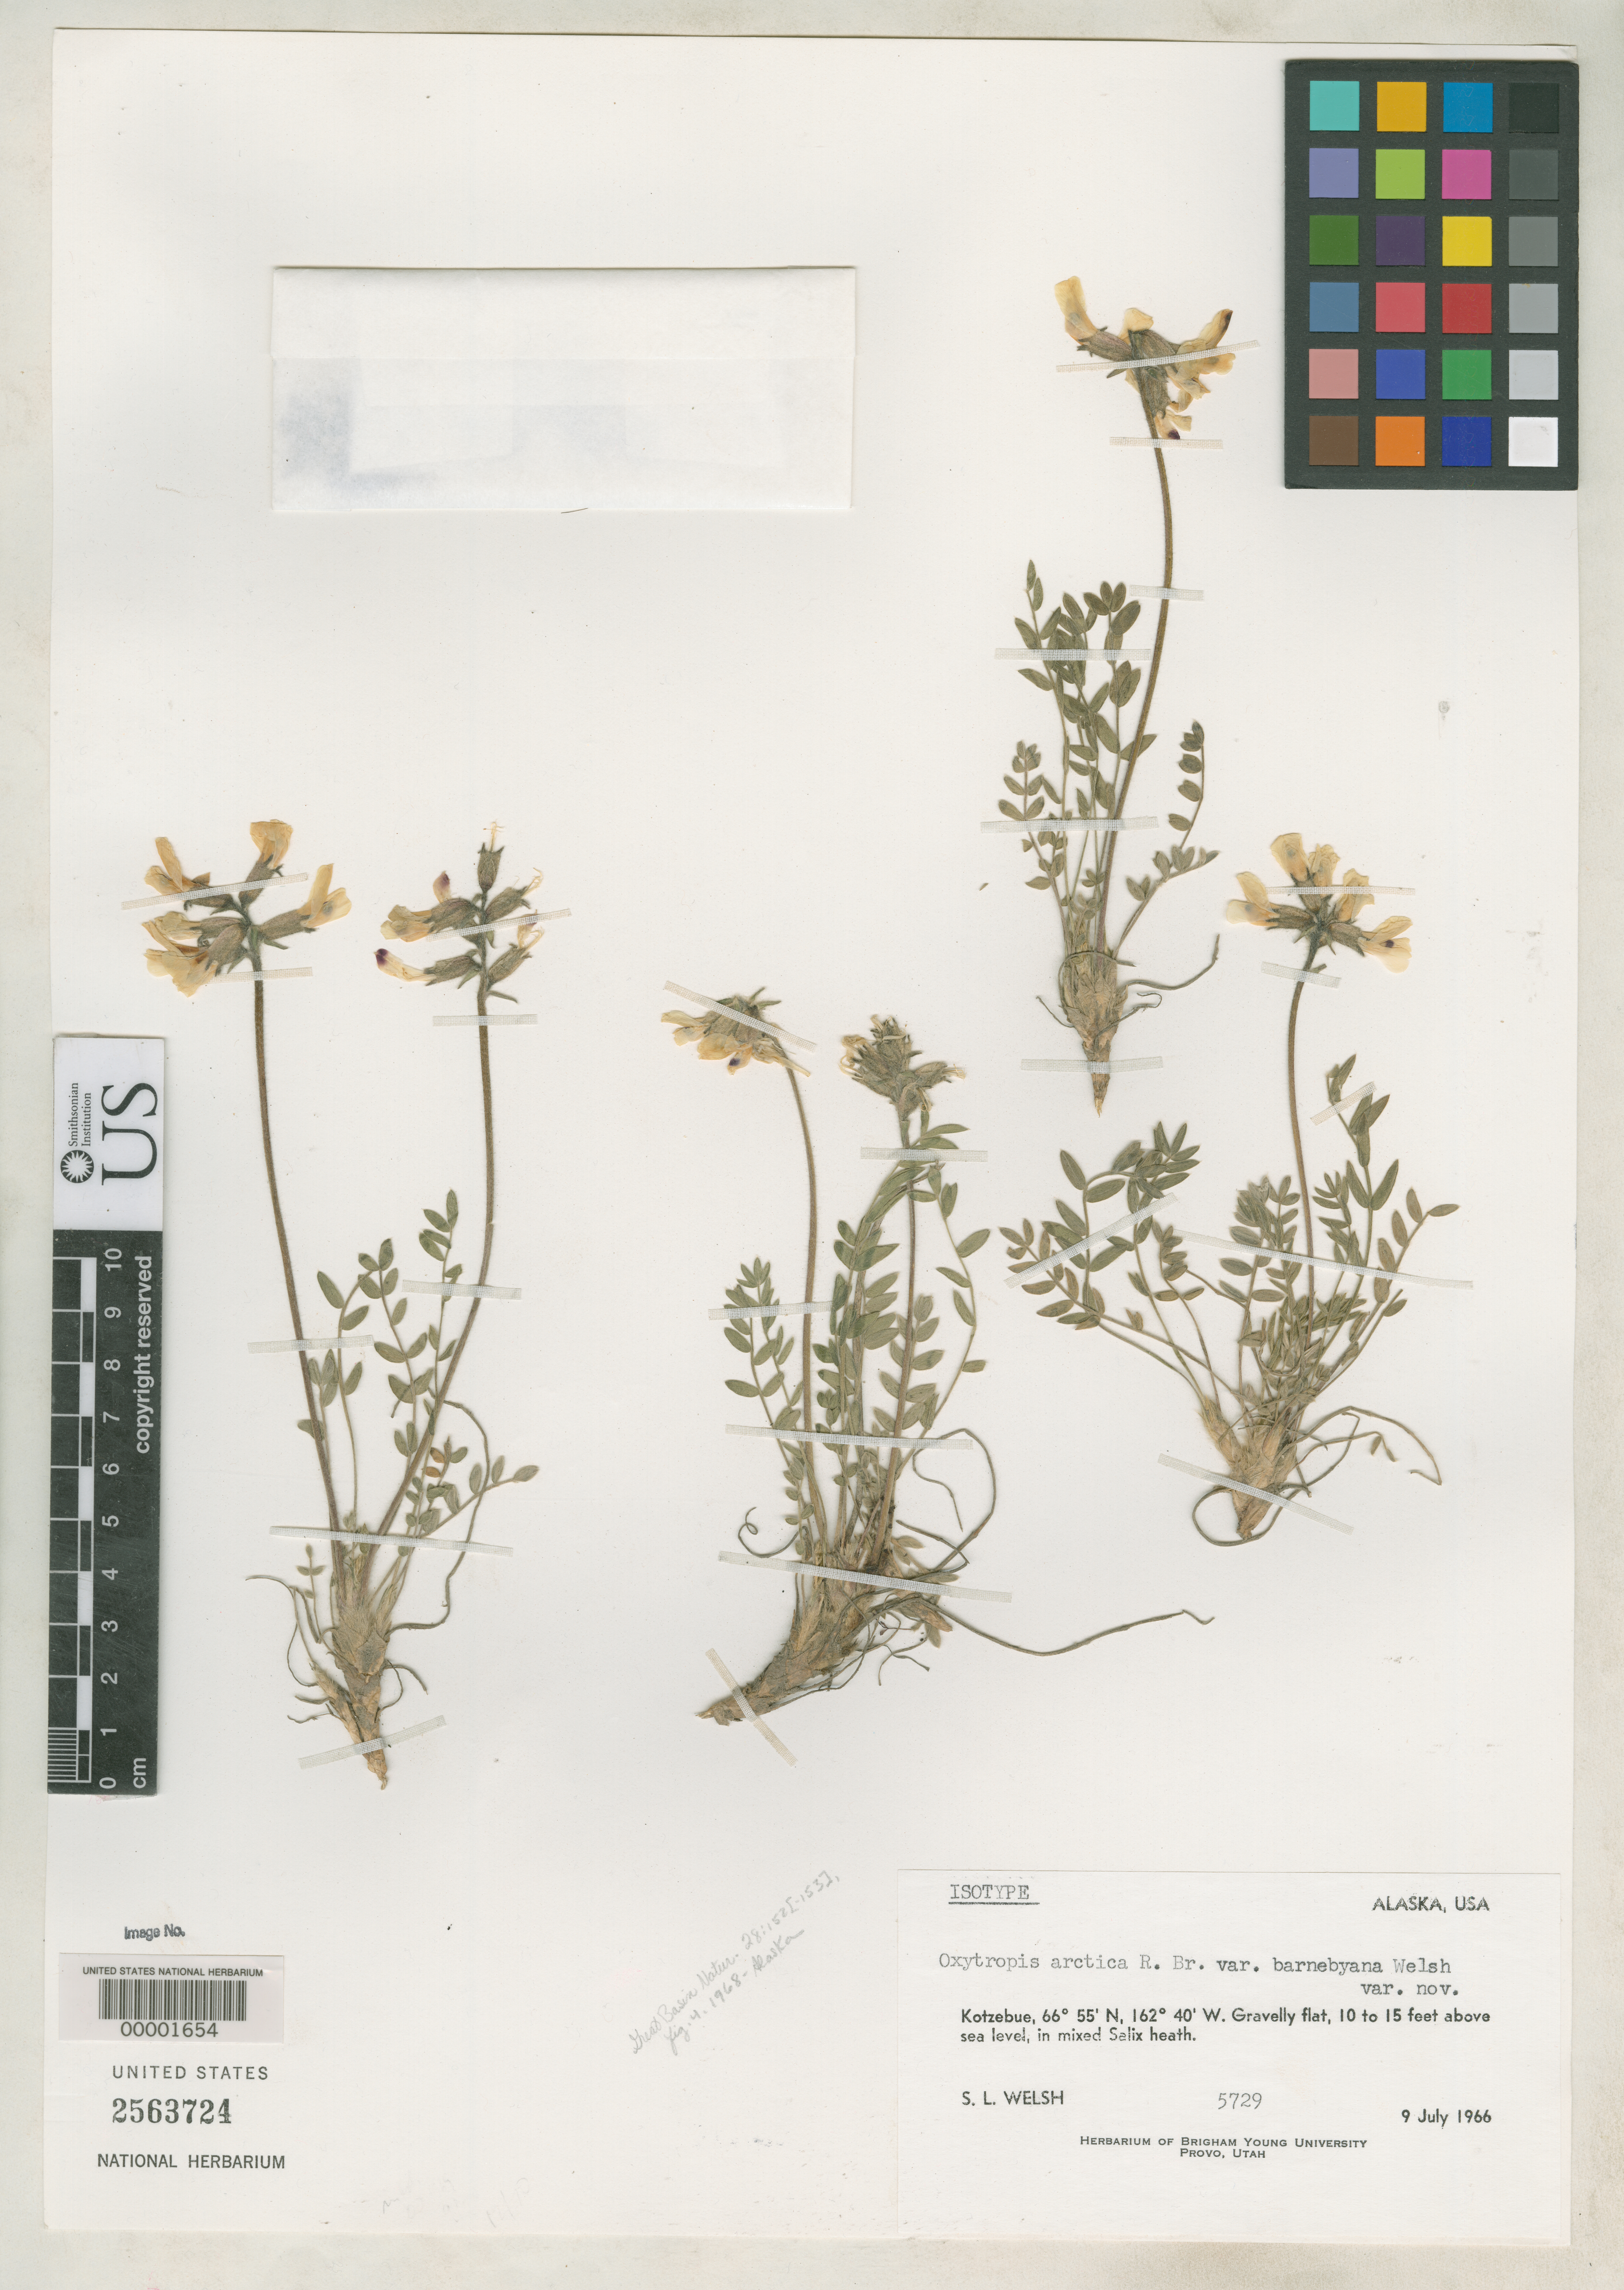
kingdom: Plantae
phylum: Tracheophyta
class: Magnoliopsida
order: Fabales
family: Fabaceae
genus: Oxytropis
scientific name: Oxytropis arctica var. barnebyana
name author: S.L. Welsh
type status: Isotype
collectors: S. Welsh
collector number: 5729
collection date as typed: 09 Jul 1966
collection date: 1966-07-09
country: United States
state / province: Alaska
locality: Kotzebue; alt. 10-15 ft.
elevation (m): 3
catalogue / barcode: US 2563724